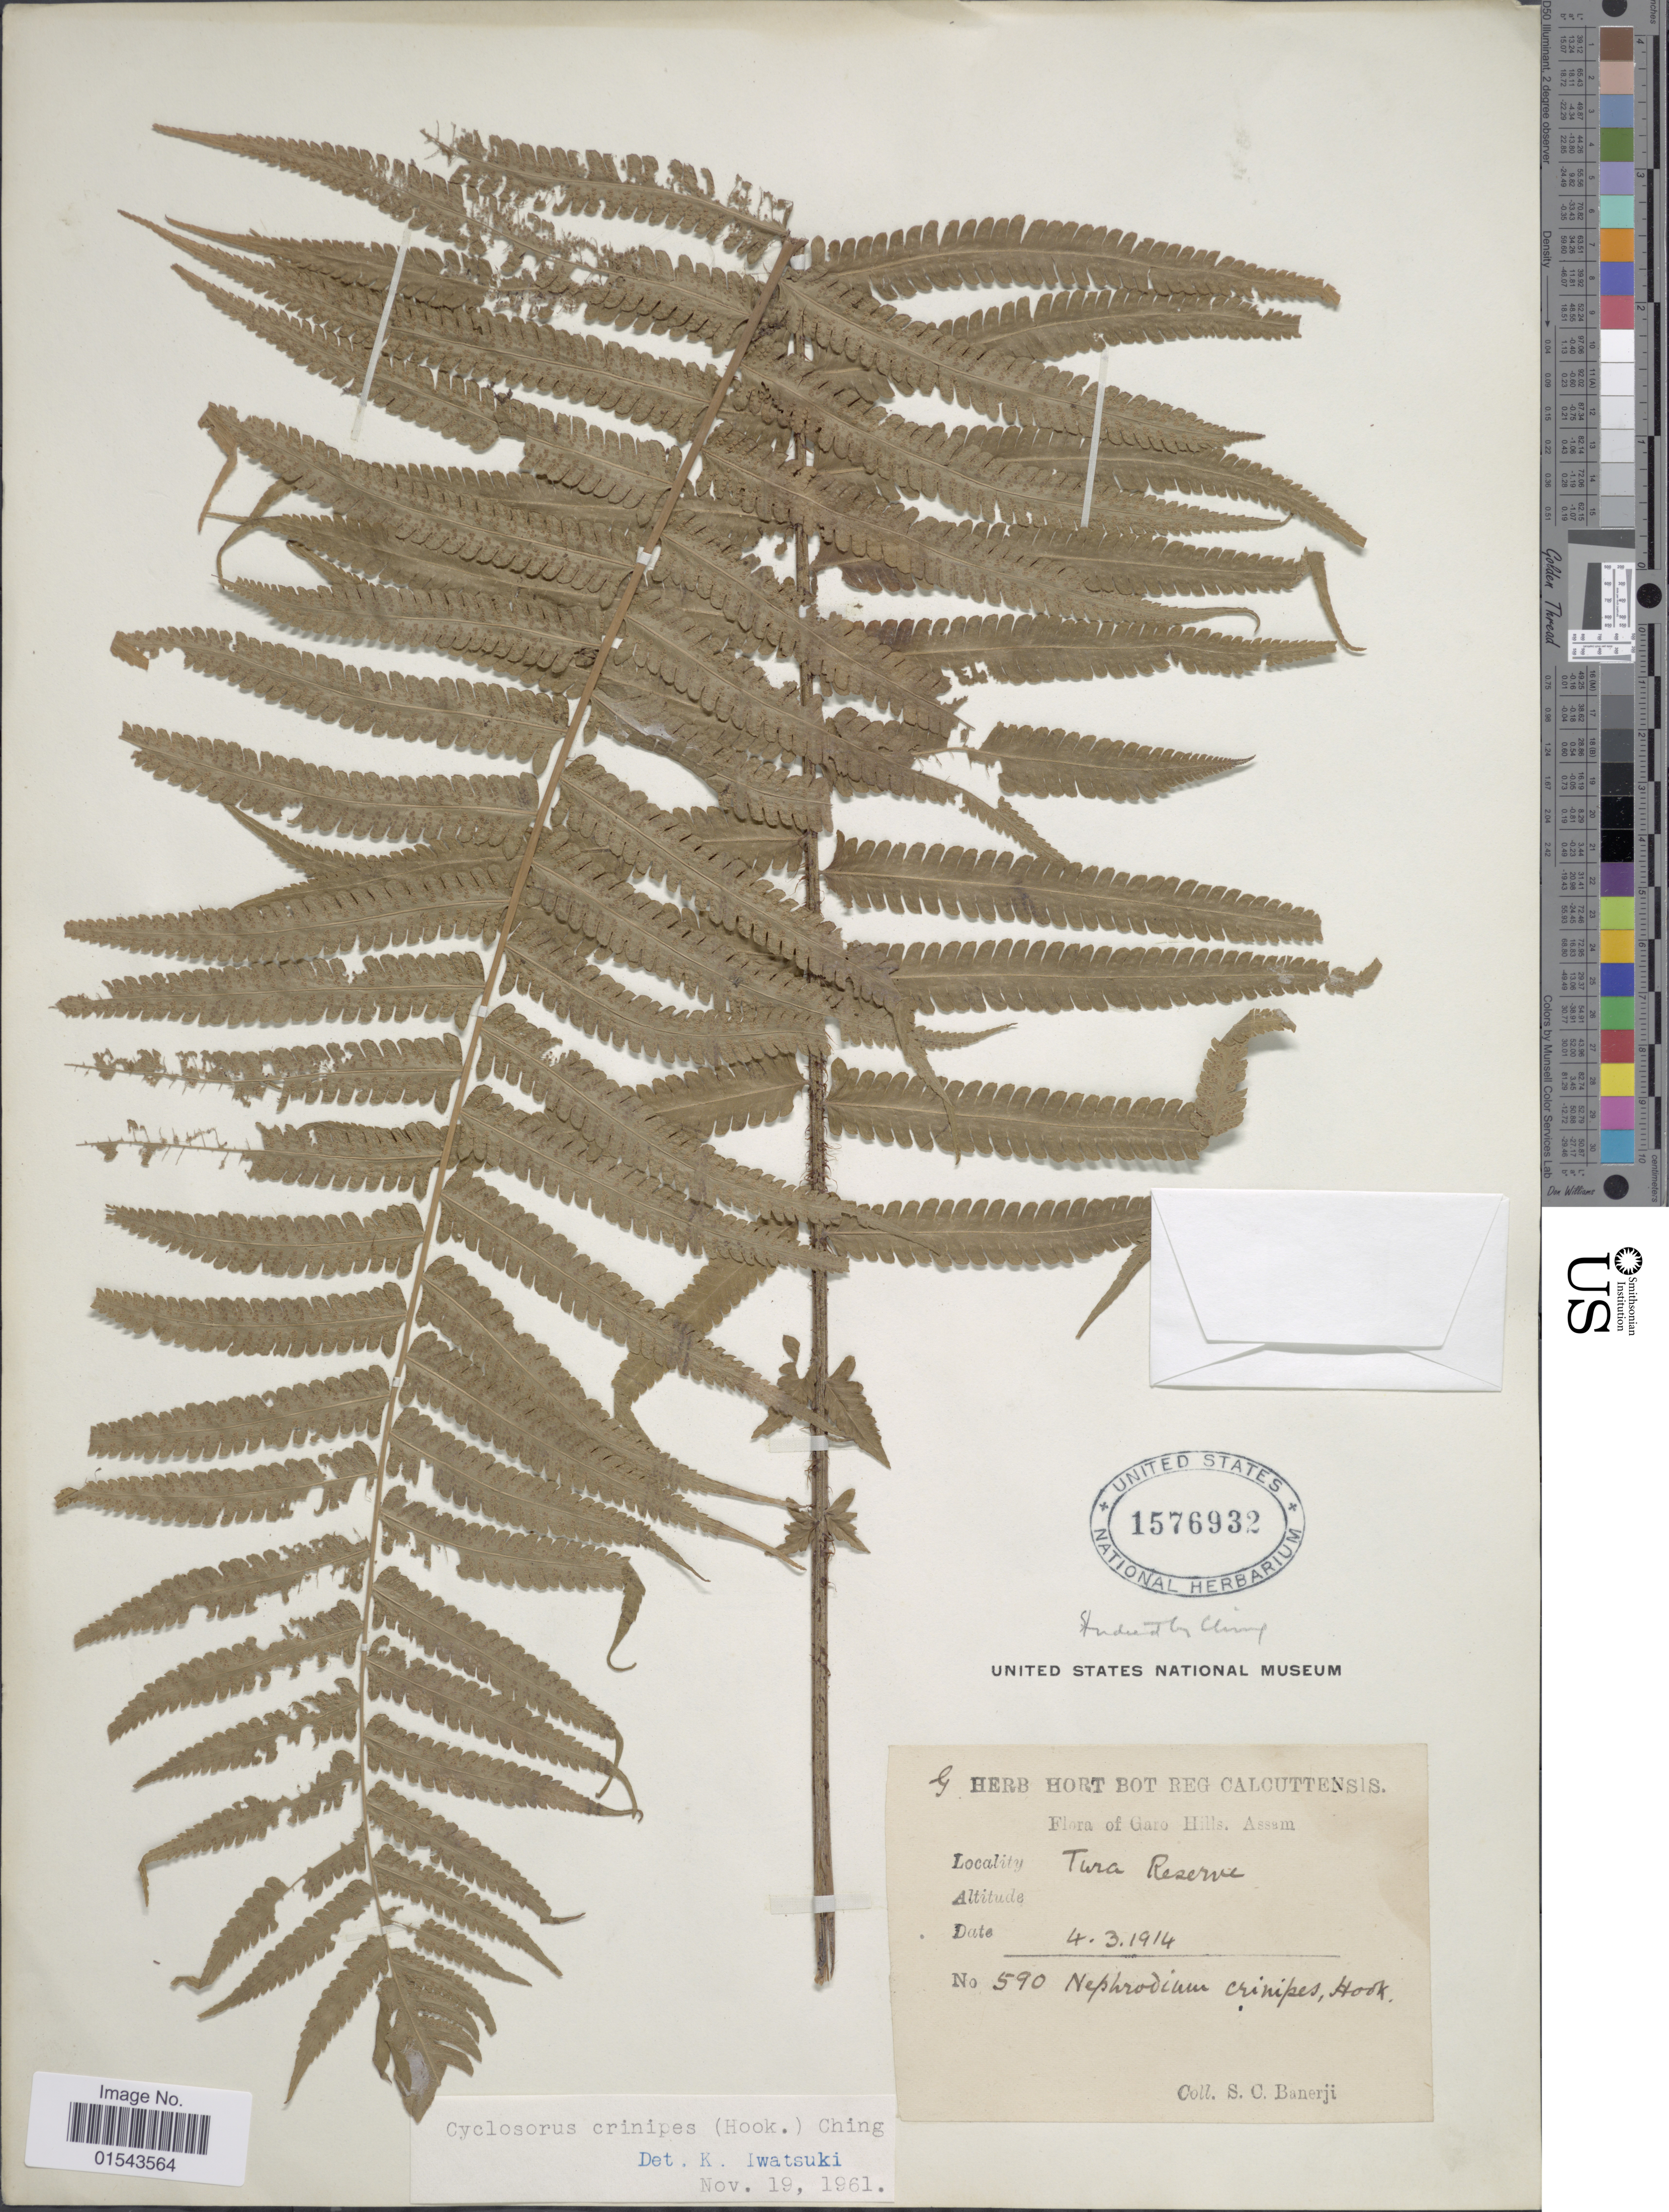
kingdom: Plantae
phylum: Tracheophyta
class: Polypodiopsida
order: Polypodiales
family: Thelypteridaceae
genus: Christella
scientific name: Christella crinipes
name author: (Hook.) Holttum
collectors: S. Banerji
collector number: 590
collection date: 1914-03-04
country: India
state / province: Meghalaya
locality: Garo Hills, Assam, Tura Reserve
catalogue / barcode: US 1576932